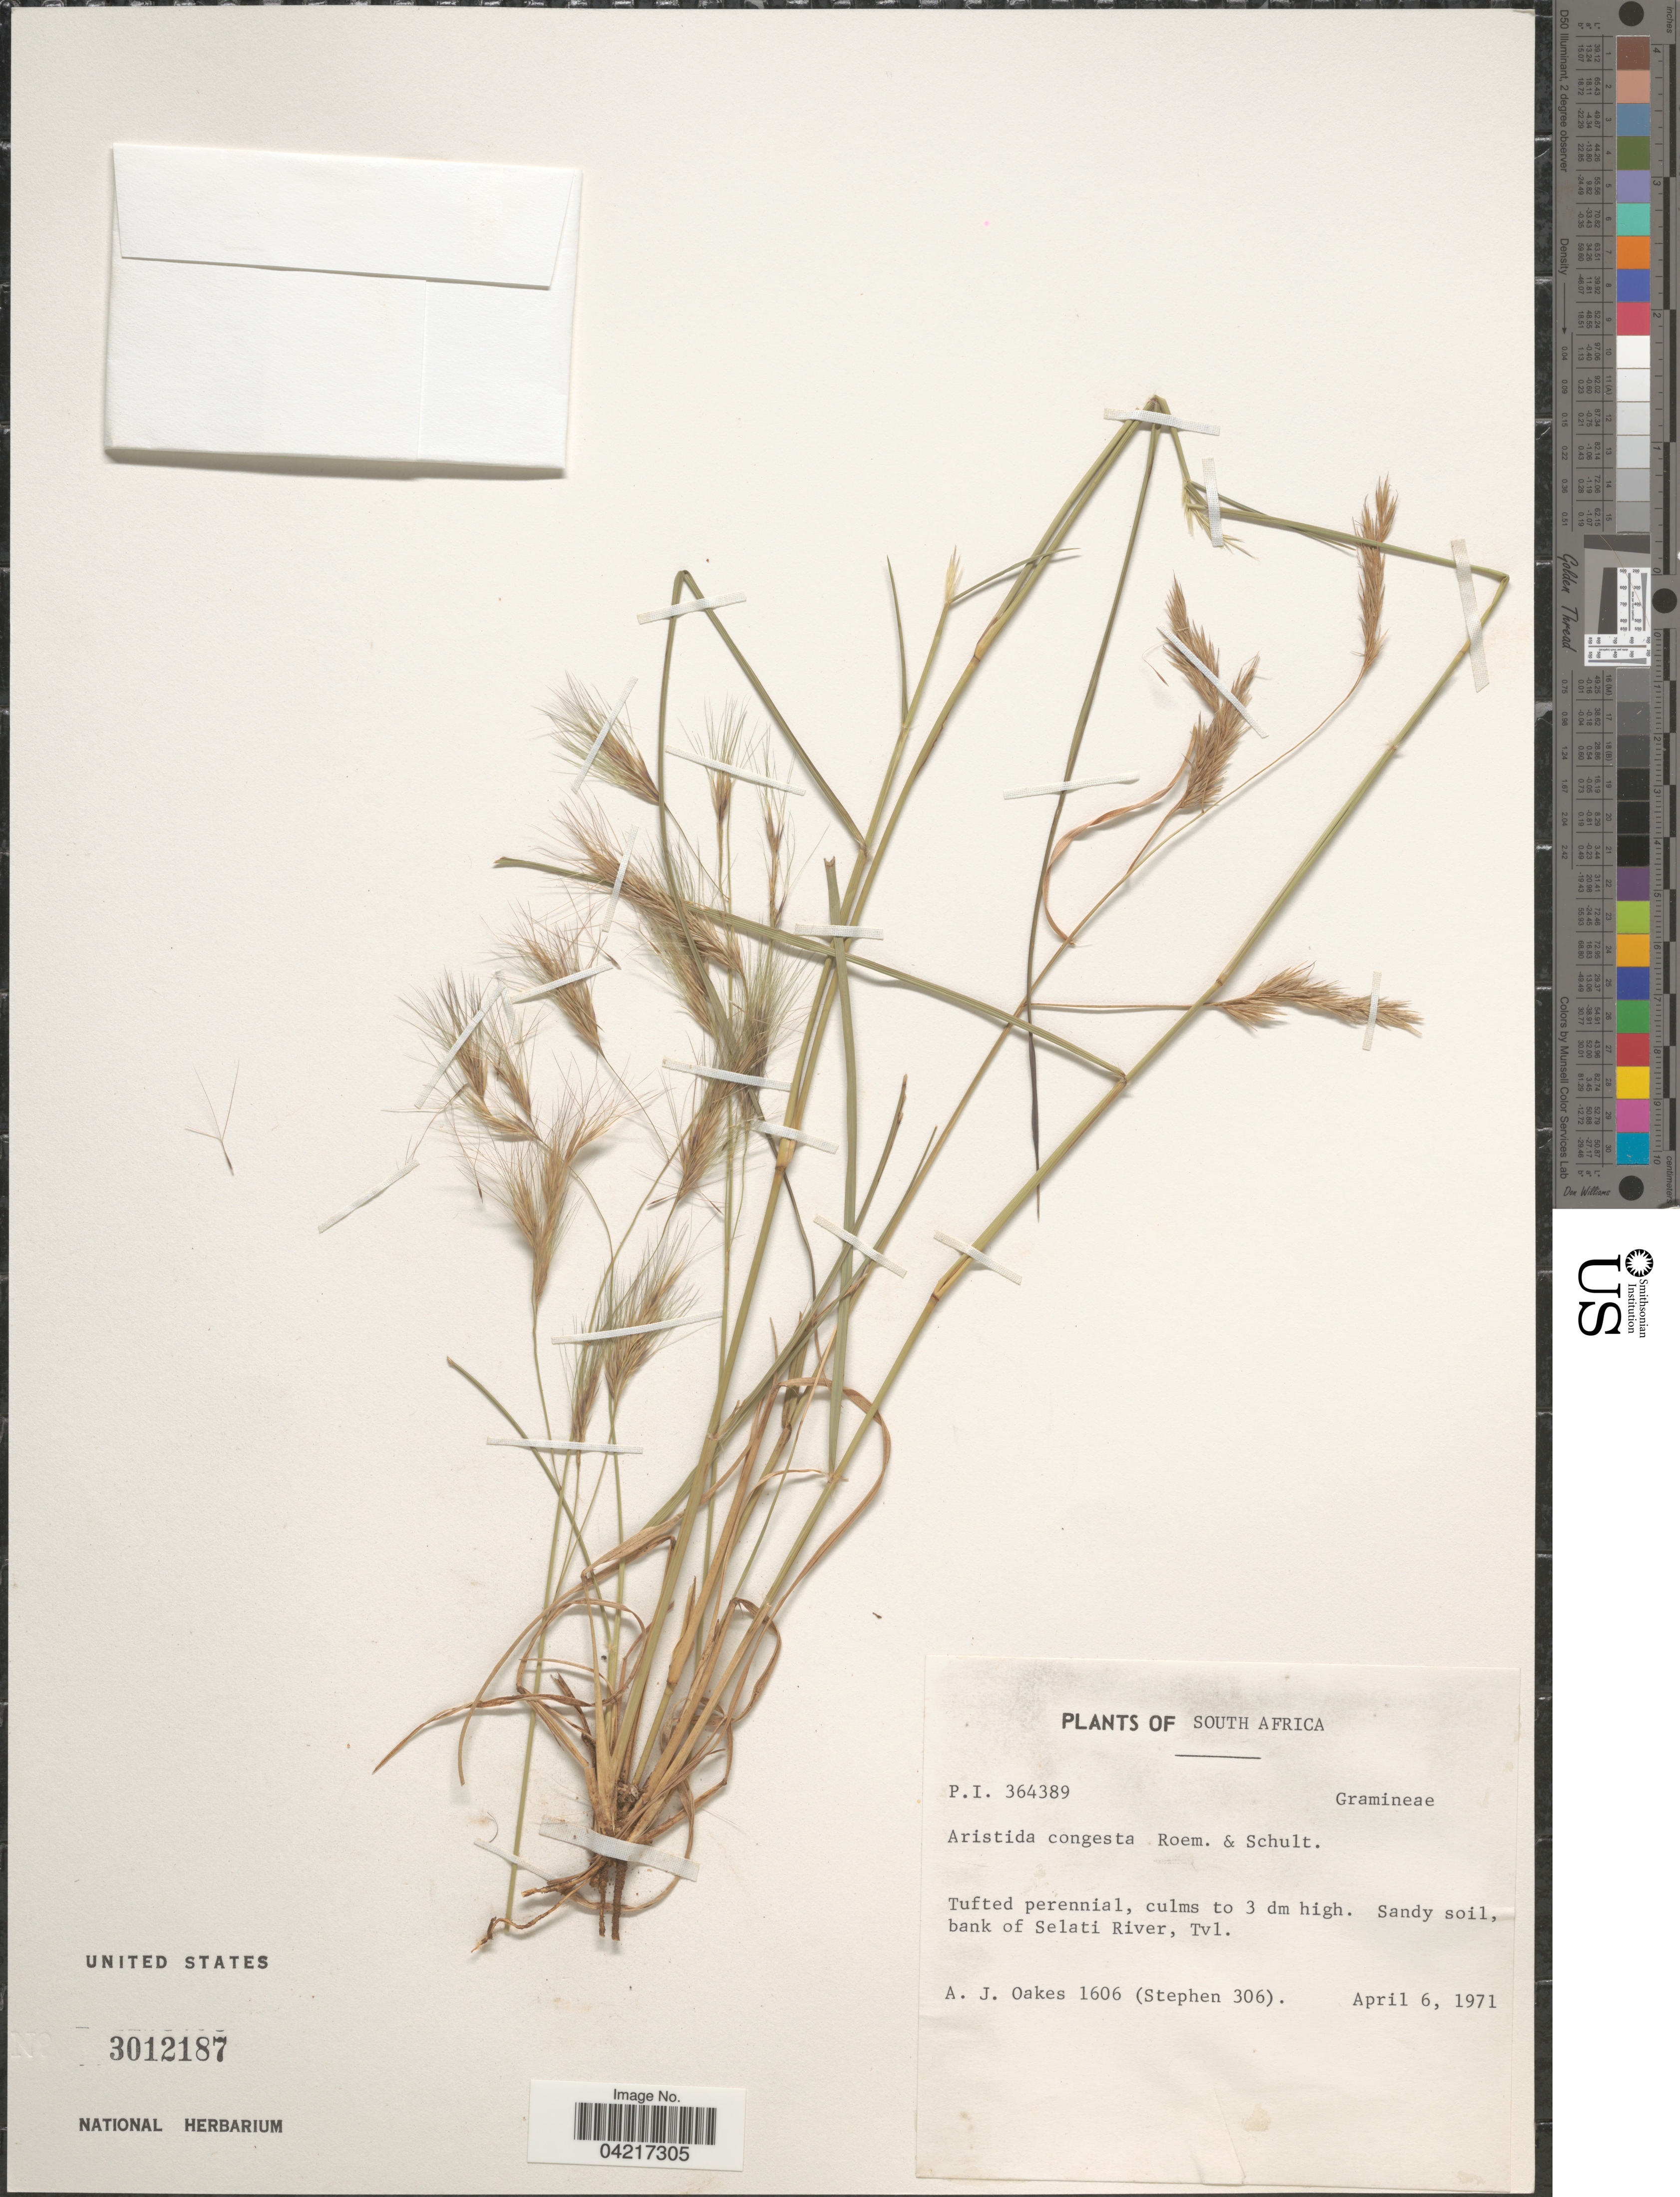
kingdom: Plantae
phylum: Tracheophyta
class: Liliopsida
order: Poales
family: Poaceae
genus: Aristida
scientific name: Aristida congesta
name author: Roem. & Schult.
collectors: A. Oakes & Stephen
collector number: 1606/306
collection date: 1971-04-06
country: South Africa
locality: Sandy soil, bank of Selati River, Tvl.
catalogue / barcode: US 3012187